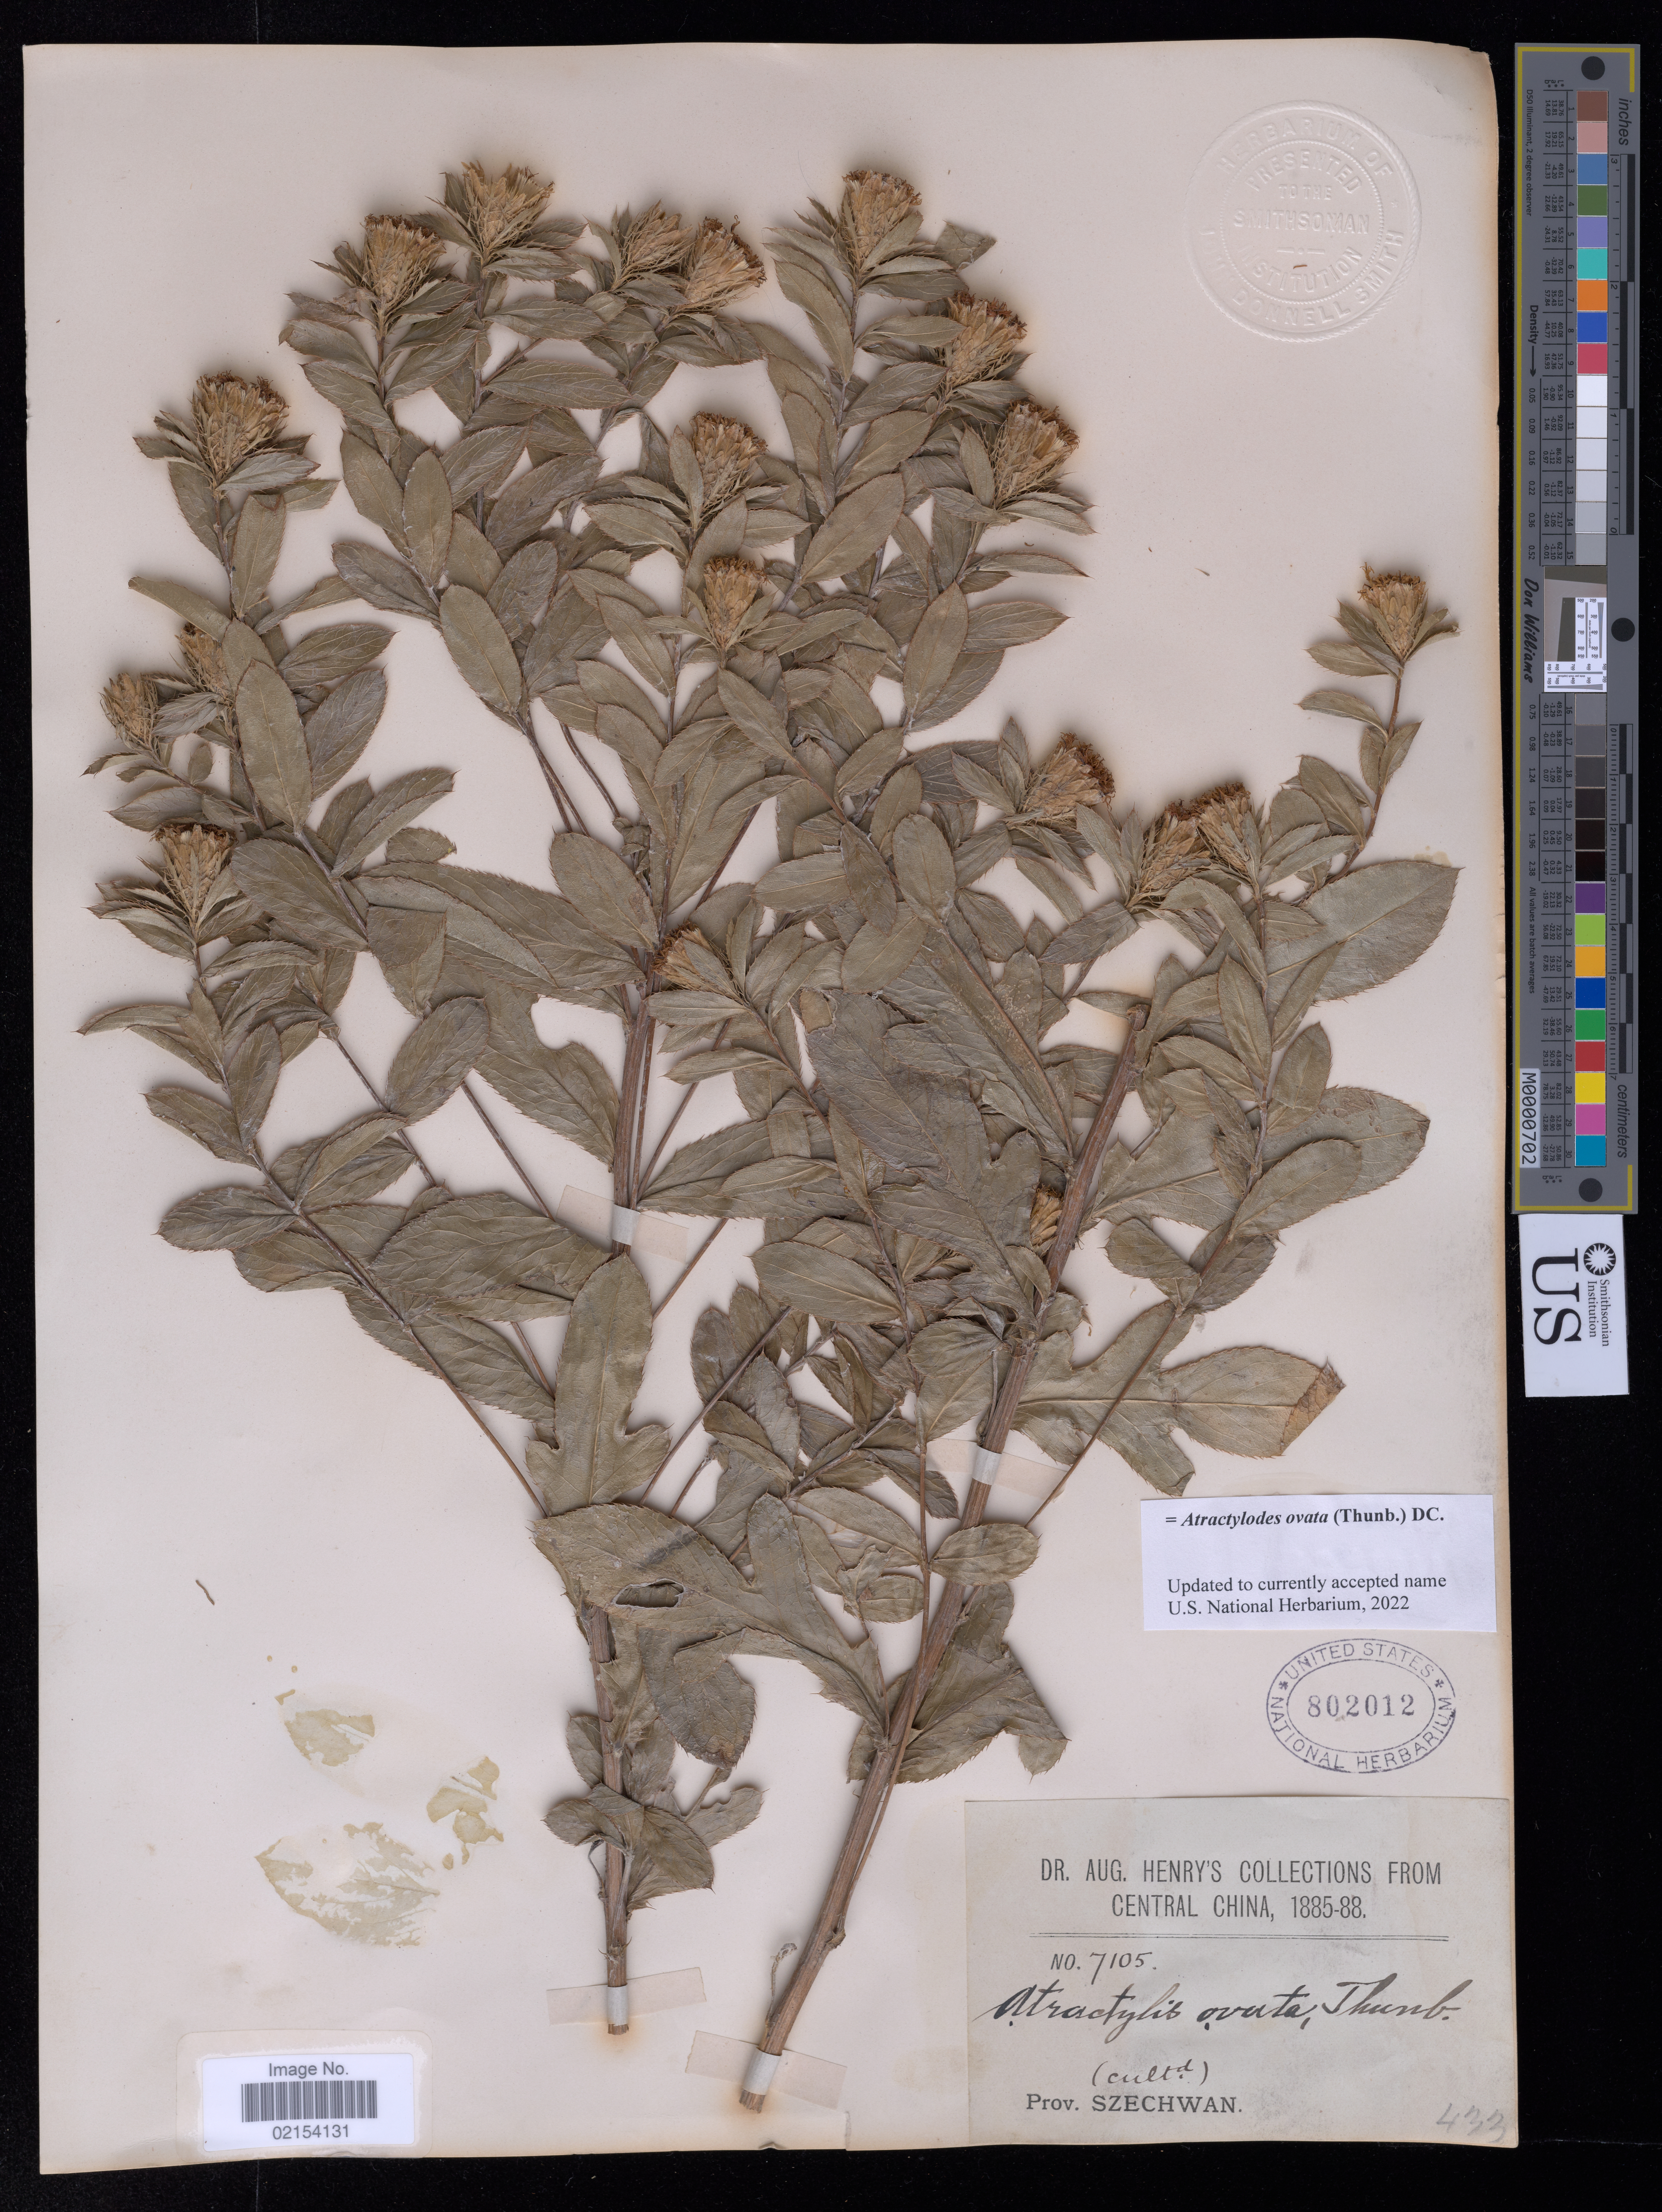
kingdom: Plantae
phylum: Tracheophyta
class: Magnoliopsida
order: Asterales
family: Asteraceae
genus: Atractylodes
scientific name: Atractylodes ovata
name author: (Thunb.) DC.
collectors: A. Henry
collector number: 7105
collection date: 1885/1888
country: China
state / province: Sichuan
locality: Central China. Prov. Szechwan.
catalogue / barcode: US 802012